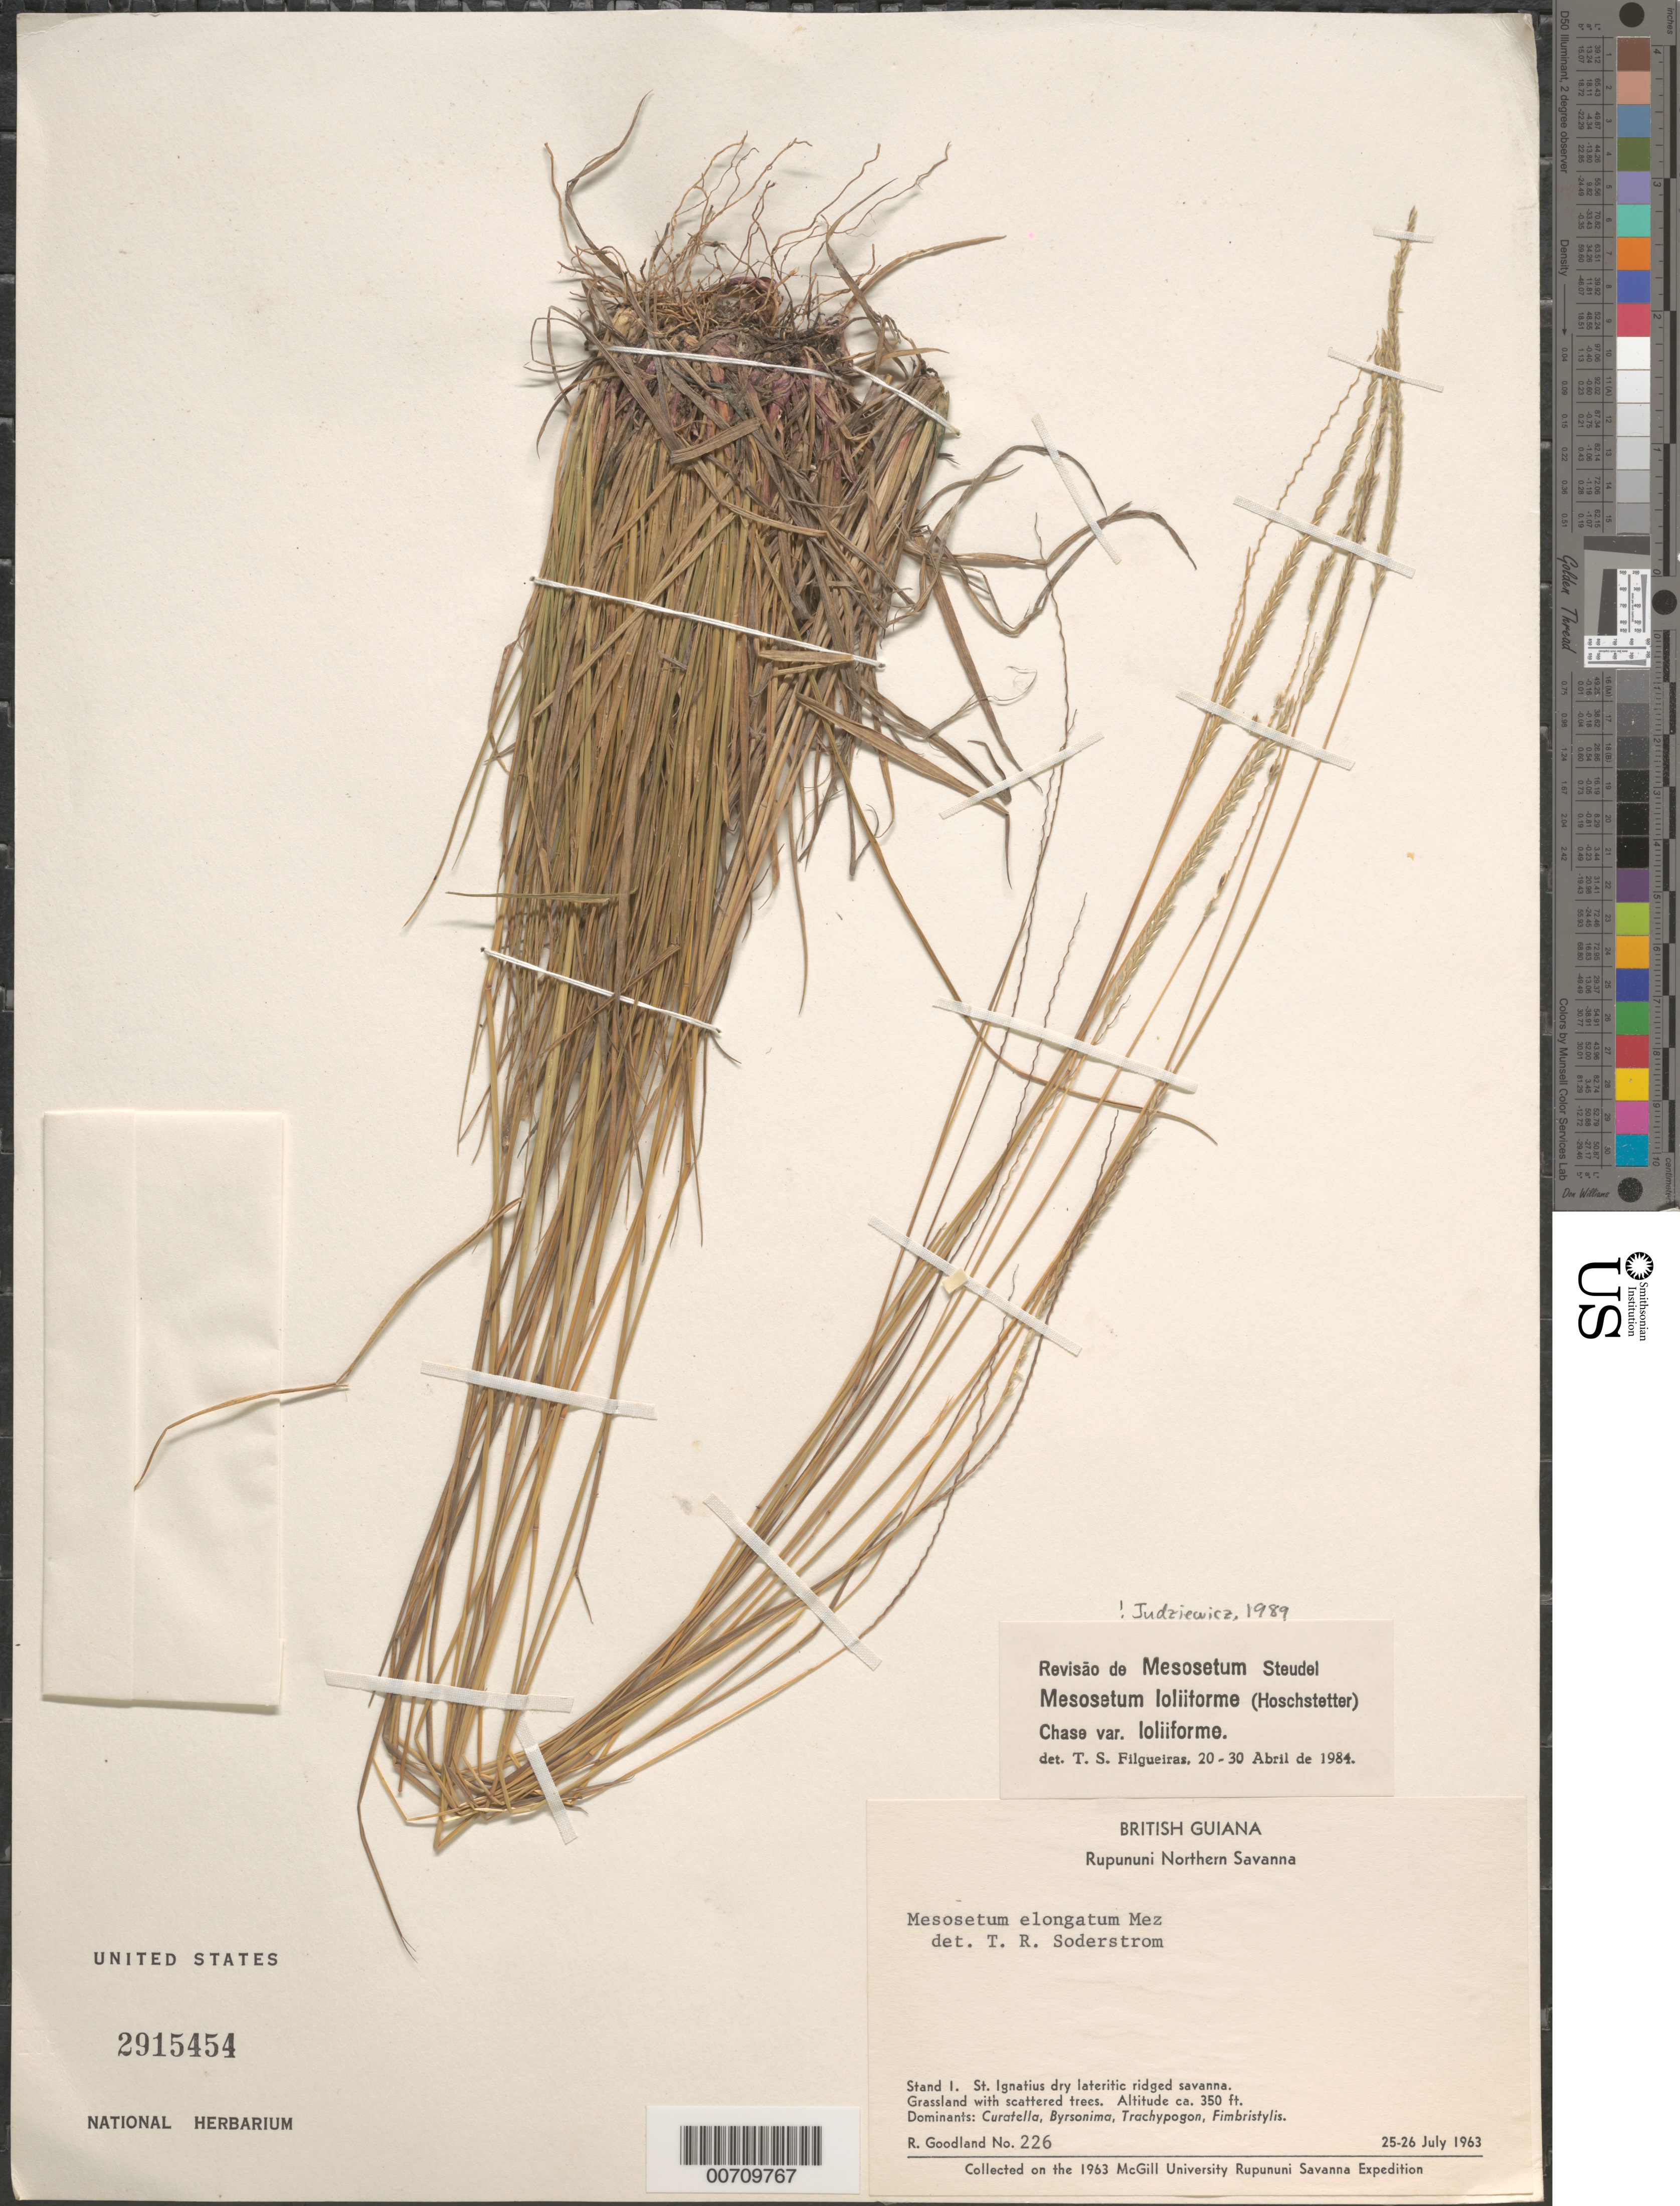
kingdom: Plantae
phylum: Tracheophyta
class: Liliopsida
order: Poales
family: Poaceae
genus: Mesosetum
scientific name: Mesosetum loliiforme var. loliiforme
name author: (Hochst. ex Steud.) Chase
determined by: Judziewicz, E. J.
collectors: R. Goodland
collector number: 226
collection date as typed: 25-Jul-63 to 26-Jul-63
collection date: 1963-07-25/1963-07-26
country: Guyana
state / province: U. Takutu-U. Essequibo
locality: Rupununi Northern Savanna, St. Ignatius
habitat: Dry lateritic ridged savanna. Grassland with scattered trees. Dominants: Curatella, Byrsonima, Trachypogon, Fimbristylis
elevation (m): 107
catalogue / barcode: US 2915454